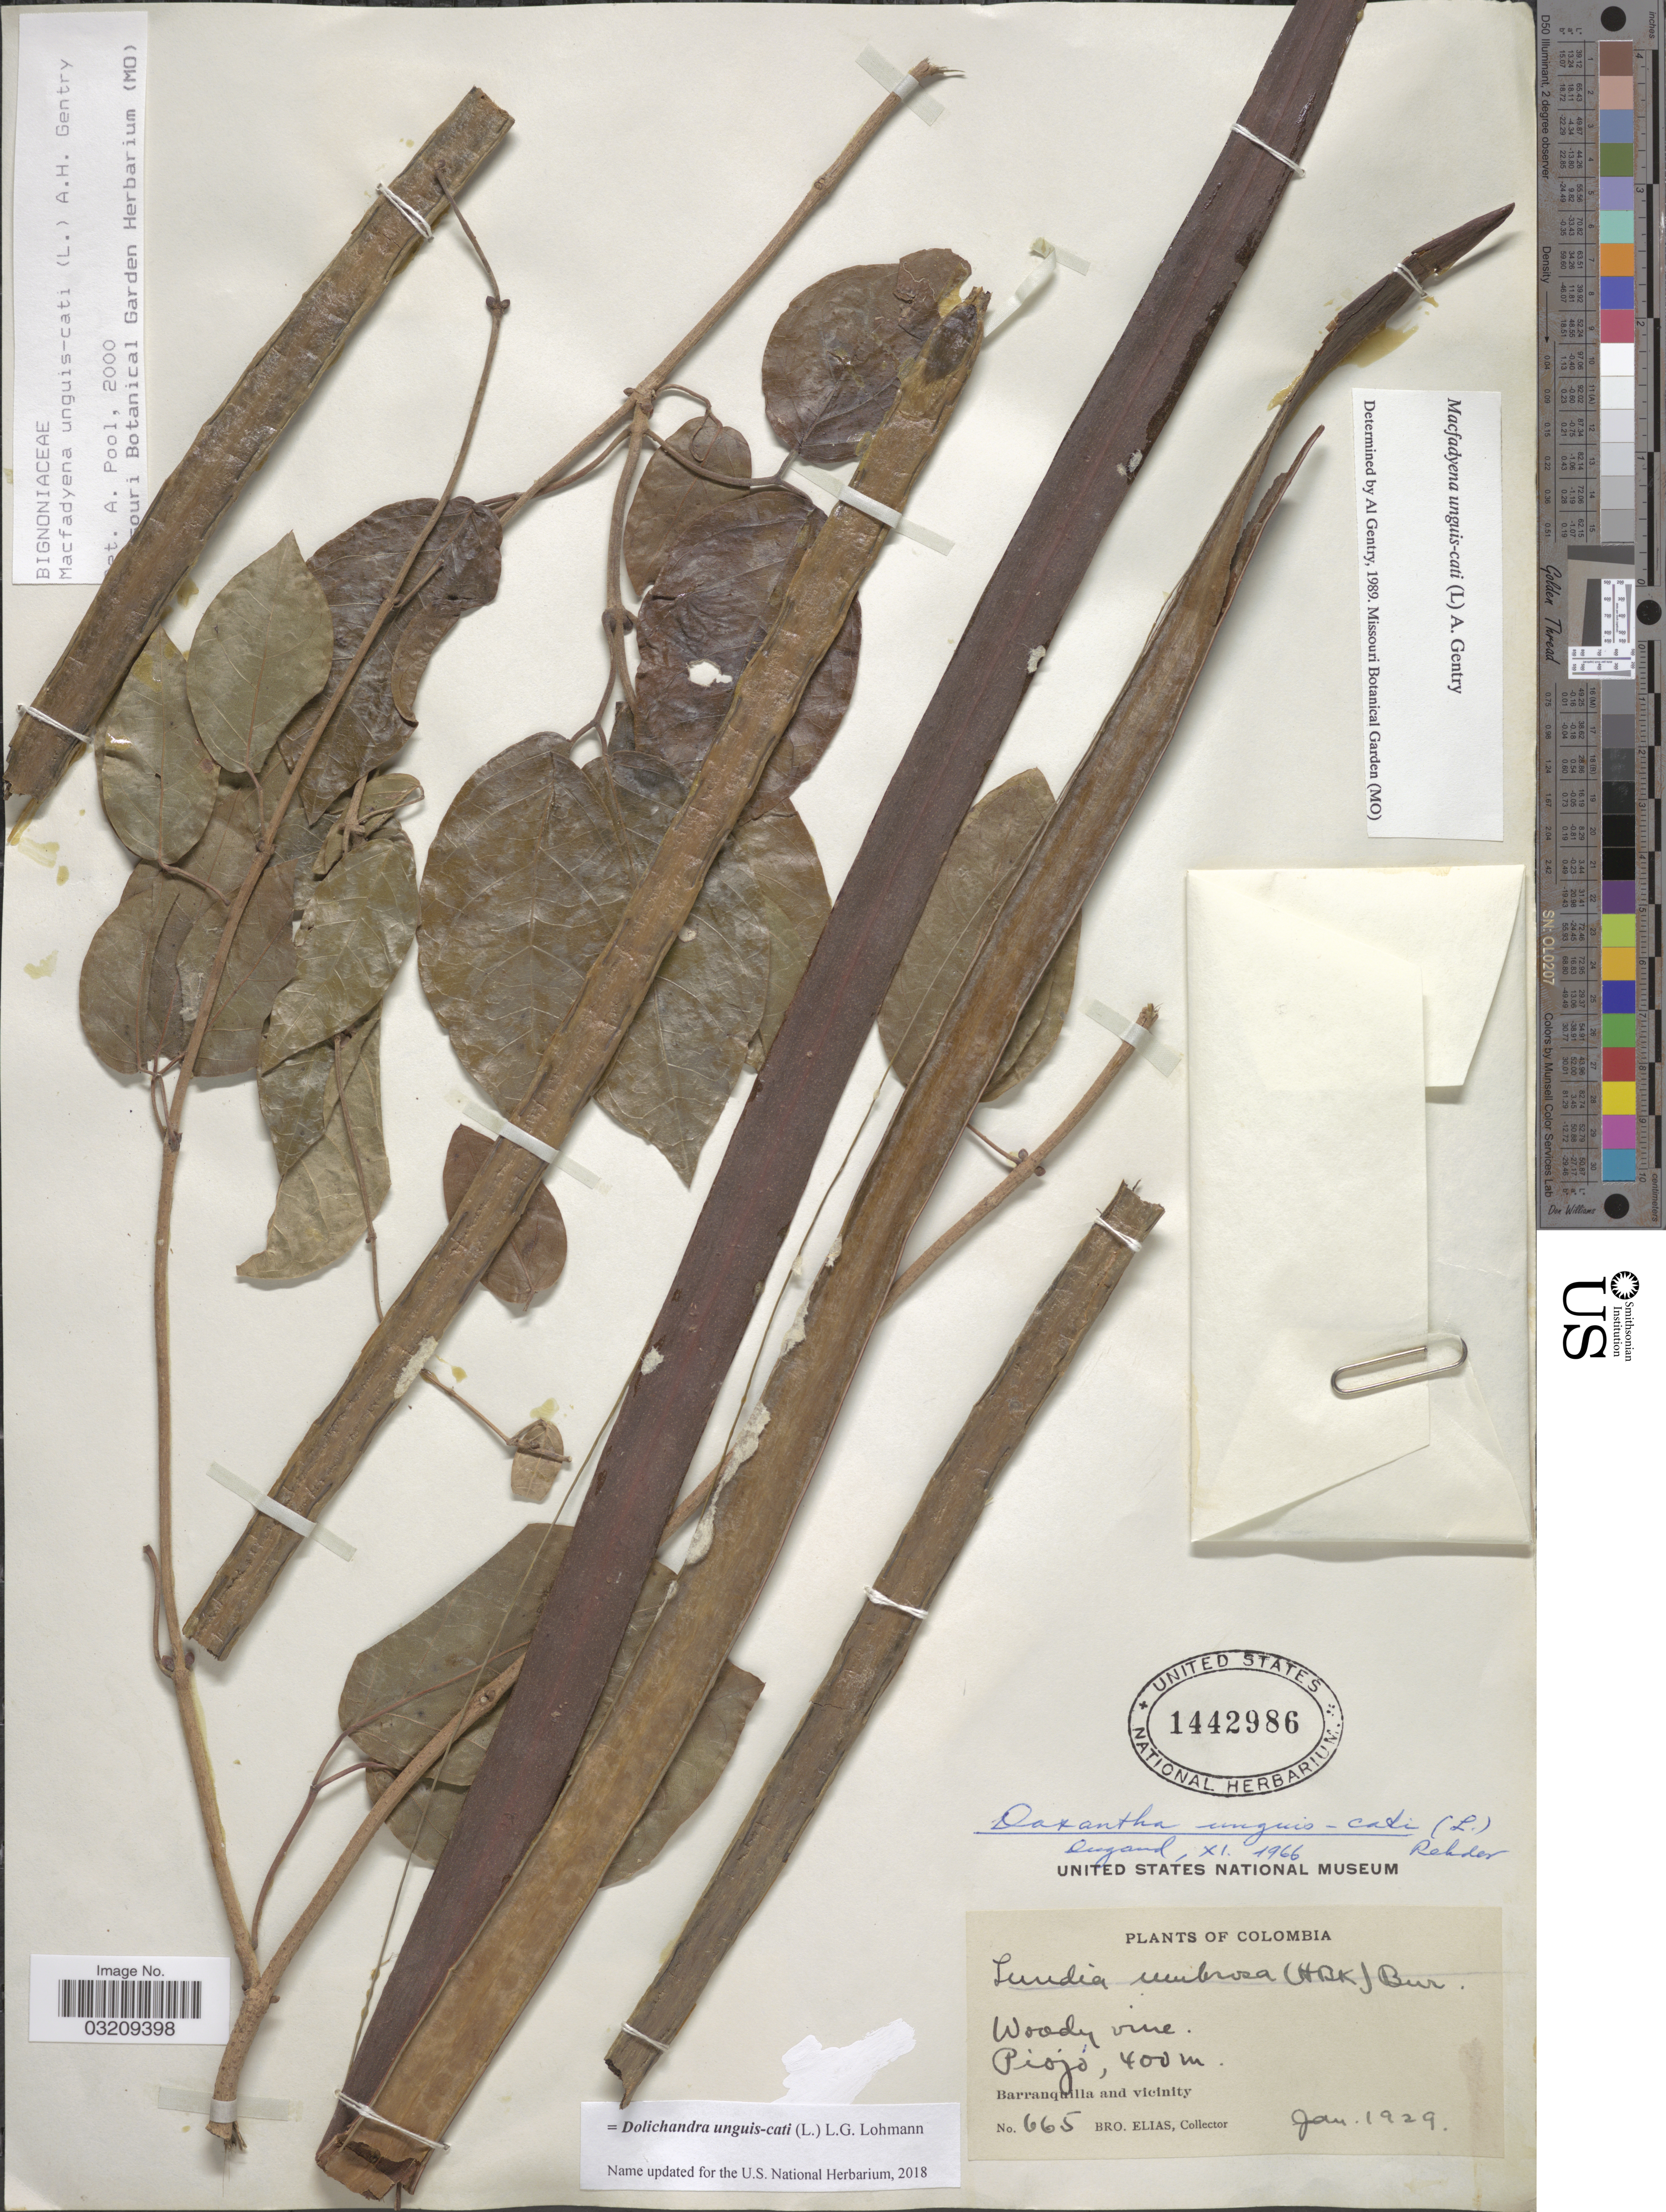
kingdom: Plantae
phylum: Tracheophyta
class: Magnoliopsida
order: Lamiales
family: Bignoniaceae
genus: Dolichandra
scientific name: Dolichandra unguis-cati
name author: (L.) L.G. Lohmann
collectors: Bro. Elias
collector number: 665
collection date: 1929-01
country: Colombia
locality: Piojo. Barranquilla and vicinity.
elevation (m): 400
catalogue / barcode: US 1442986